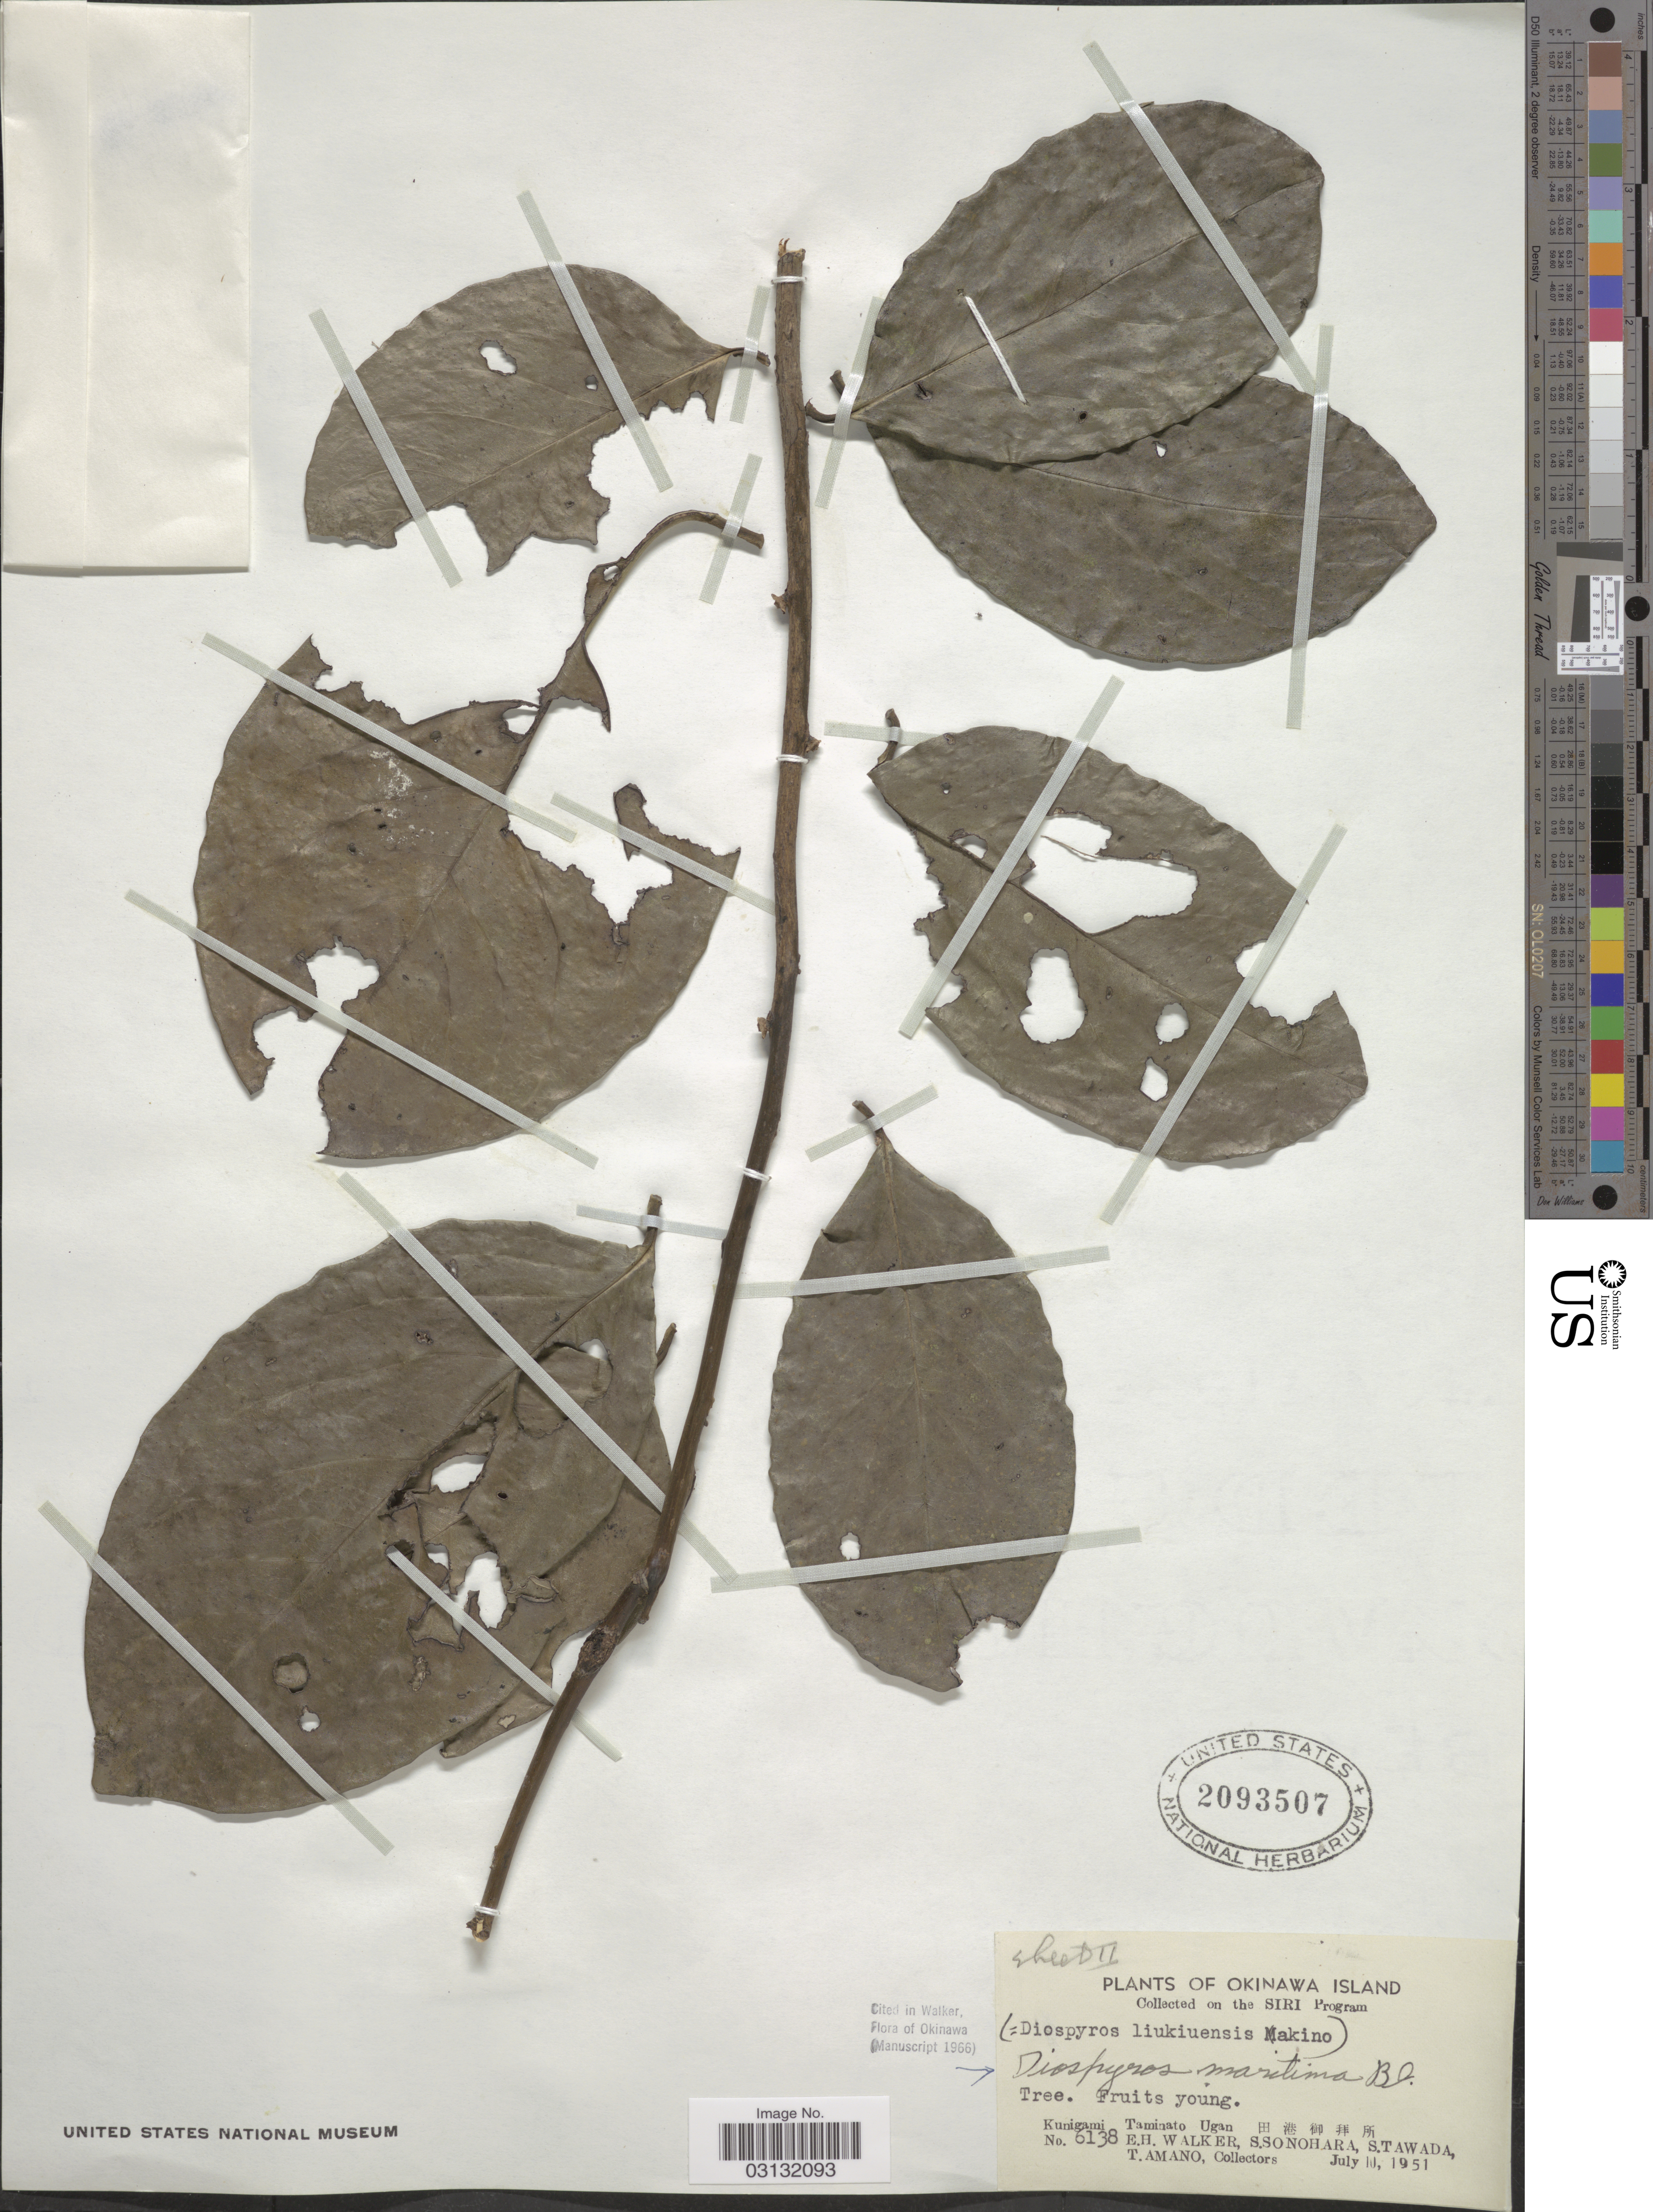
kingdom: Plantae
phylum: Tracheophyta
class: Magnoliopsida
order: Ericales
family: Ebenaceae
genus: Diospyros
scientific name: Diospyros maritima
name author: Blume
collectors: E. H. Walker, S. Sonohara, S. Tawada & T. Amano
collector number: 6138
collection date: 1951-07-10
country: Japan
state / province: Okinawa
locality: Kunigami, Taminato Ugan, Okinawa Island.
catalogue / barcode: US 2093507